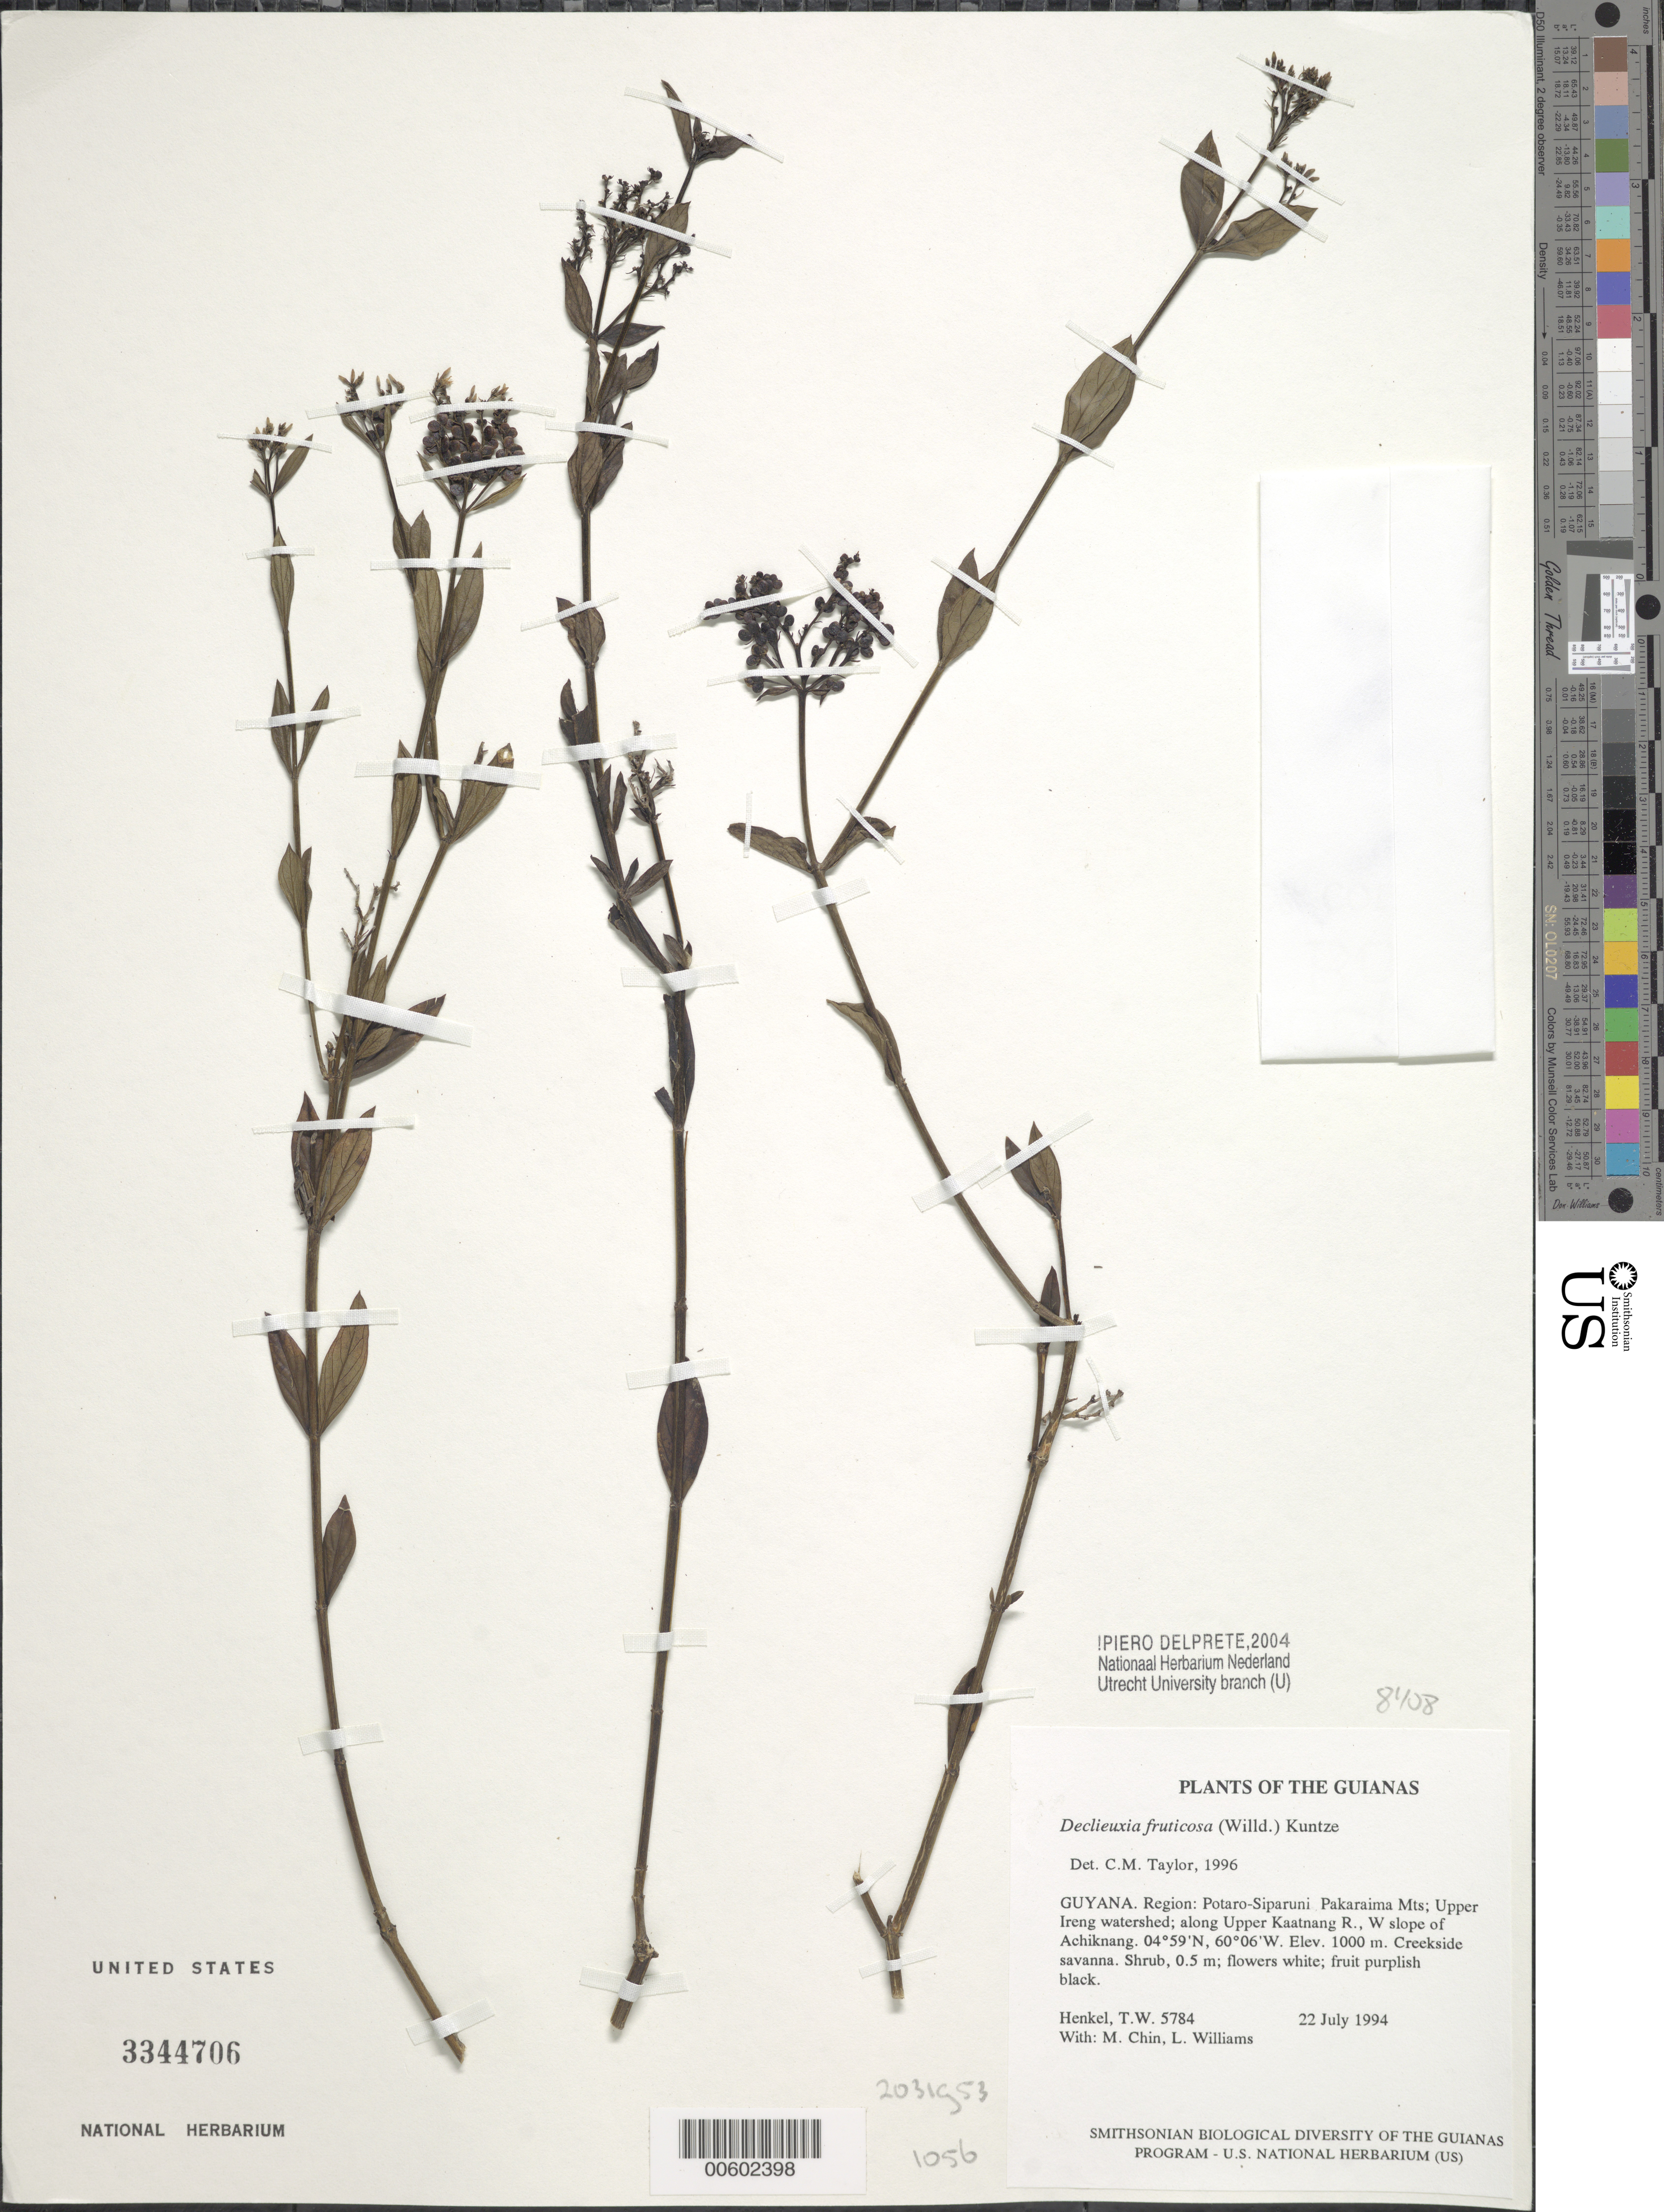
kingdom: Plantae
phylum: Tracheophyta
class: Magnoliopsida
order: Gentianales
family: Rubiaceae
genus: Declieuxia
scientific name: Declieuxia fruticosa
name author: (Willd. ex Roem. & Schult.) Kuntze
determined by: Taylor, Charlotte M.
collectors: T. Henkel, M. Chin & L. Williams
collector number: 5784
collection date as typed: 22 July 1994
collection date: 1994-07-22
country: Guyana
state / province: Potaro-Siparuni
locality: Pakaraima Mts; Upper Ireng watershed; along Upper Kaatnang R., W slope of Achiknang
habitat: Creekside savanna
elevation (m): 1000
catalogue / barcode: US 3344706